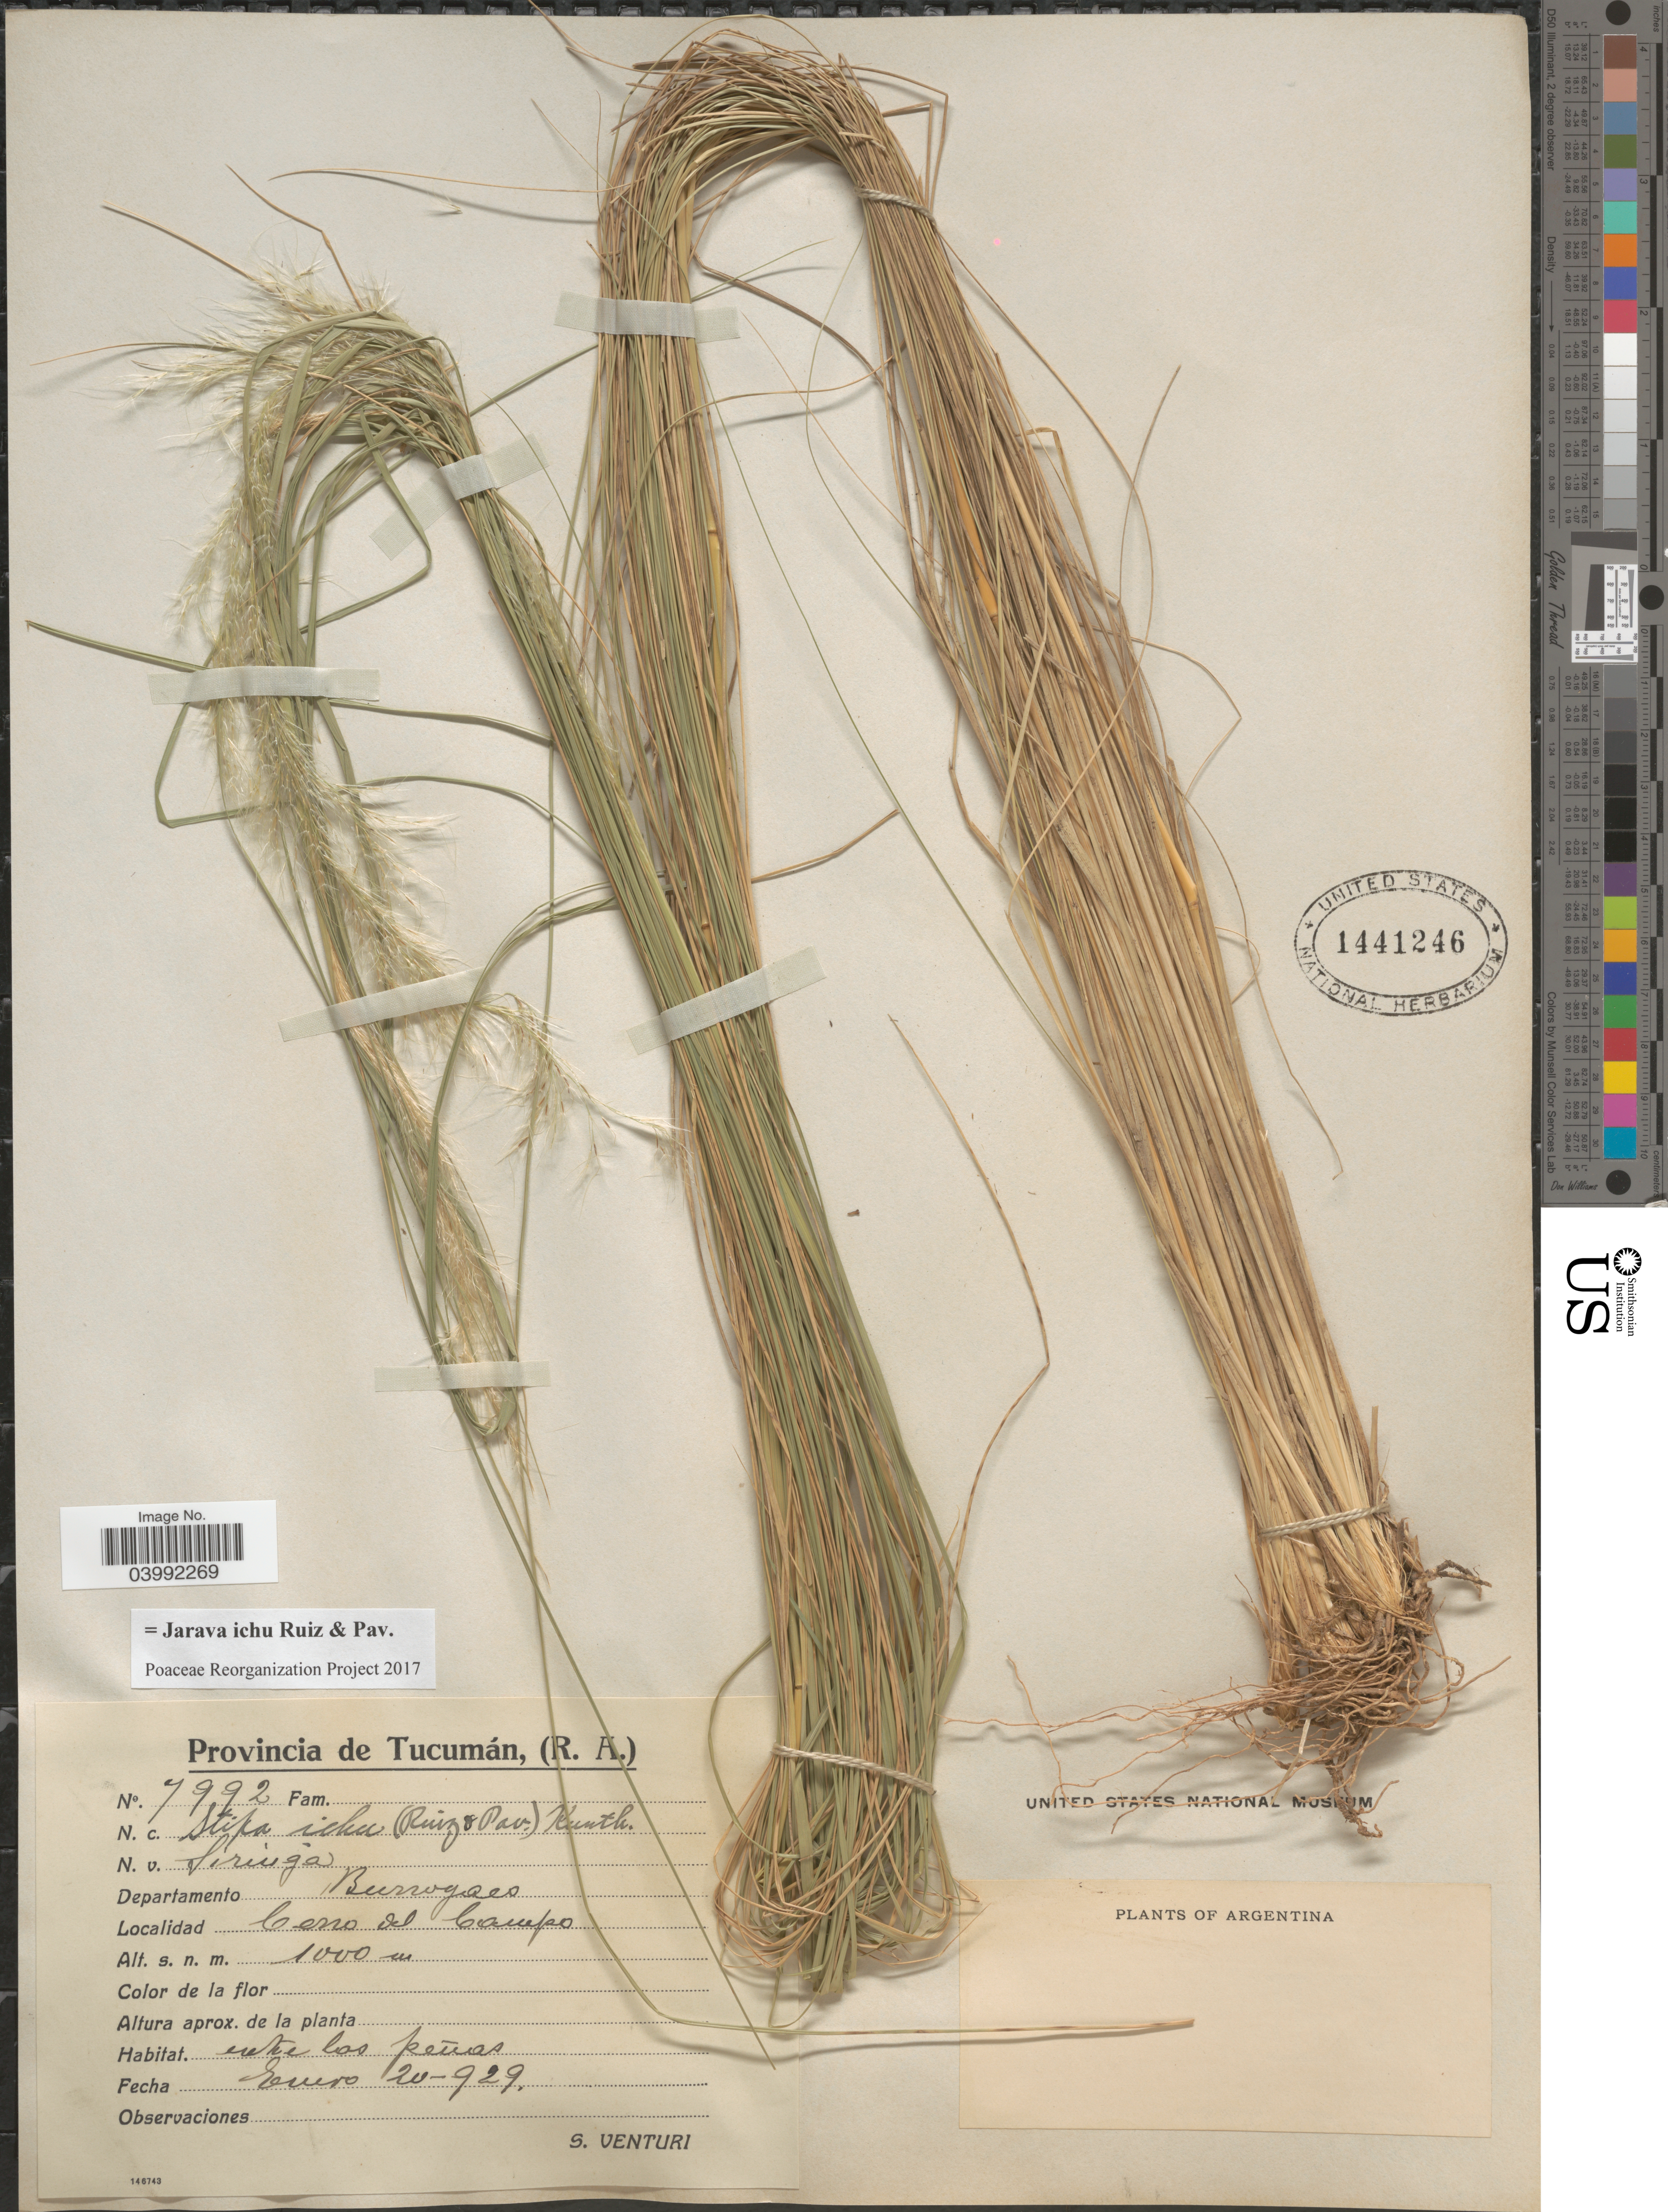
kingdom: Plantae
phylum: Tracheophyta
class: Liliopsida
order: Poales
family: Poaceae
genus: Jarava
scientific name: Jarava ichu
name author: Ruiz & Pav.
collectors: S. Venturi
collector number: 7992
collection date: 1929-01-20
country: Argentina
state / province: Tucuman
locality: Departamento Burroyaco. Cerro del Campo.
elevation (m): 1000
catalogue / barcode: US 1441246